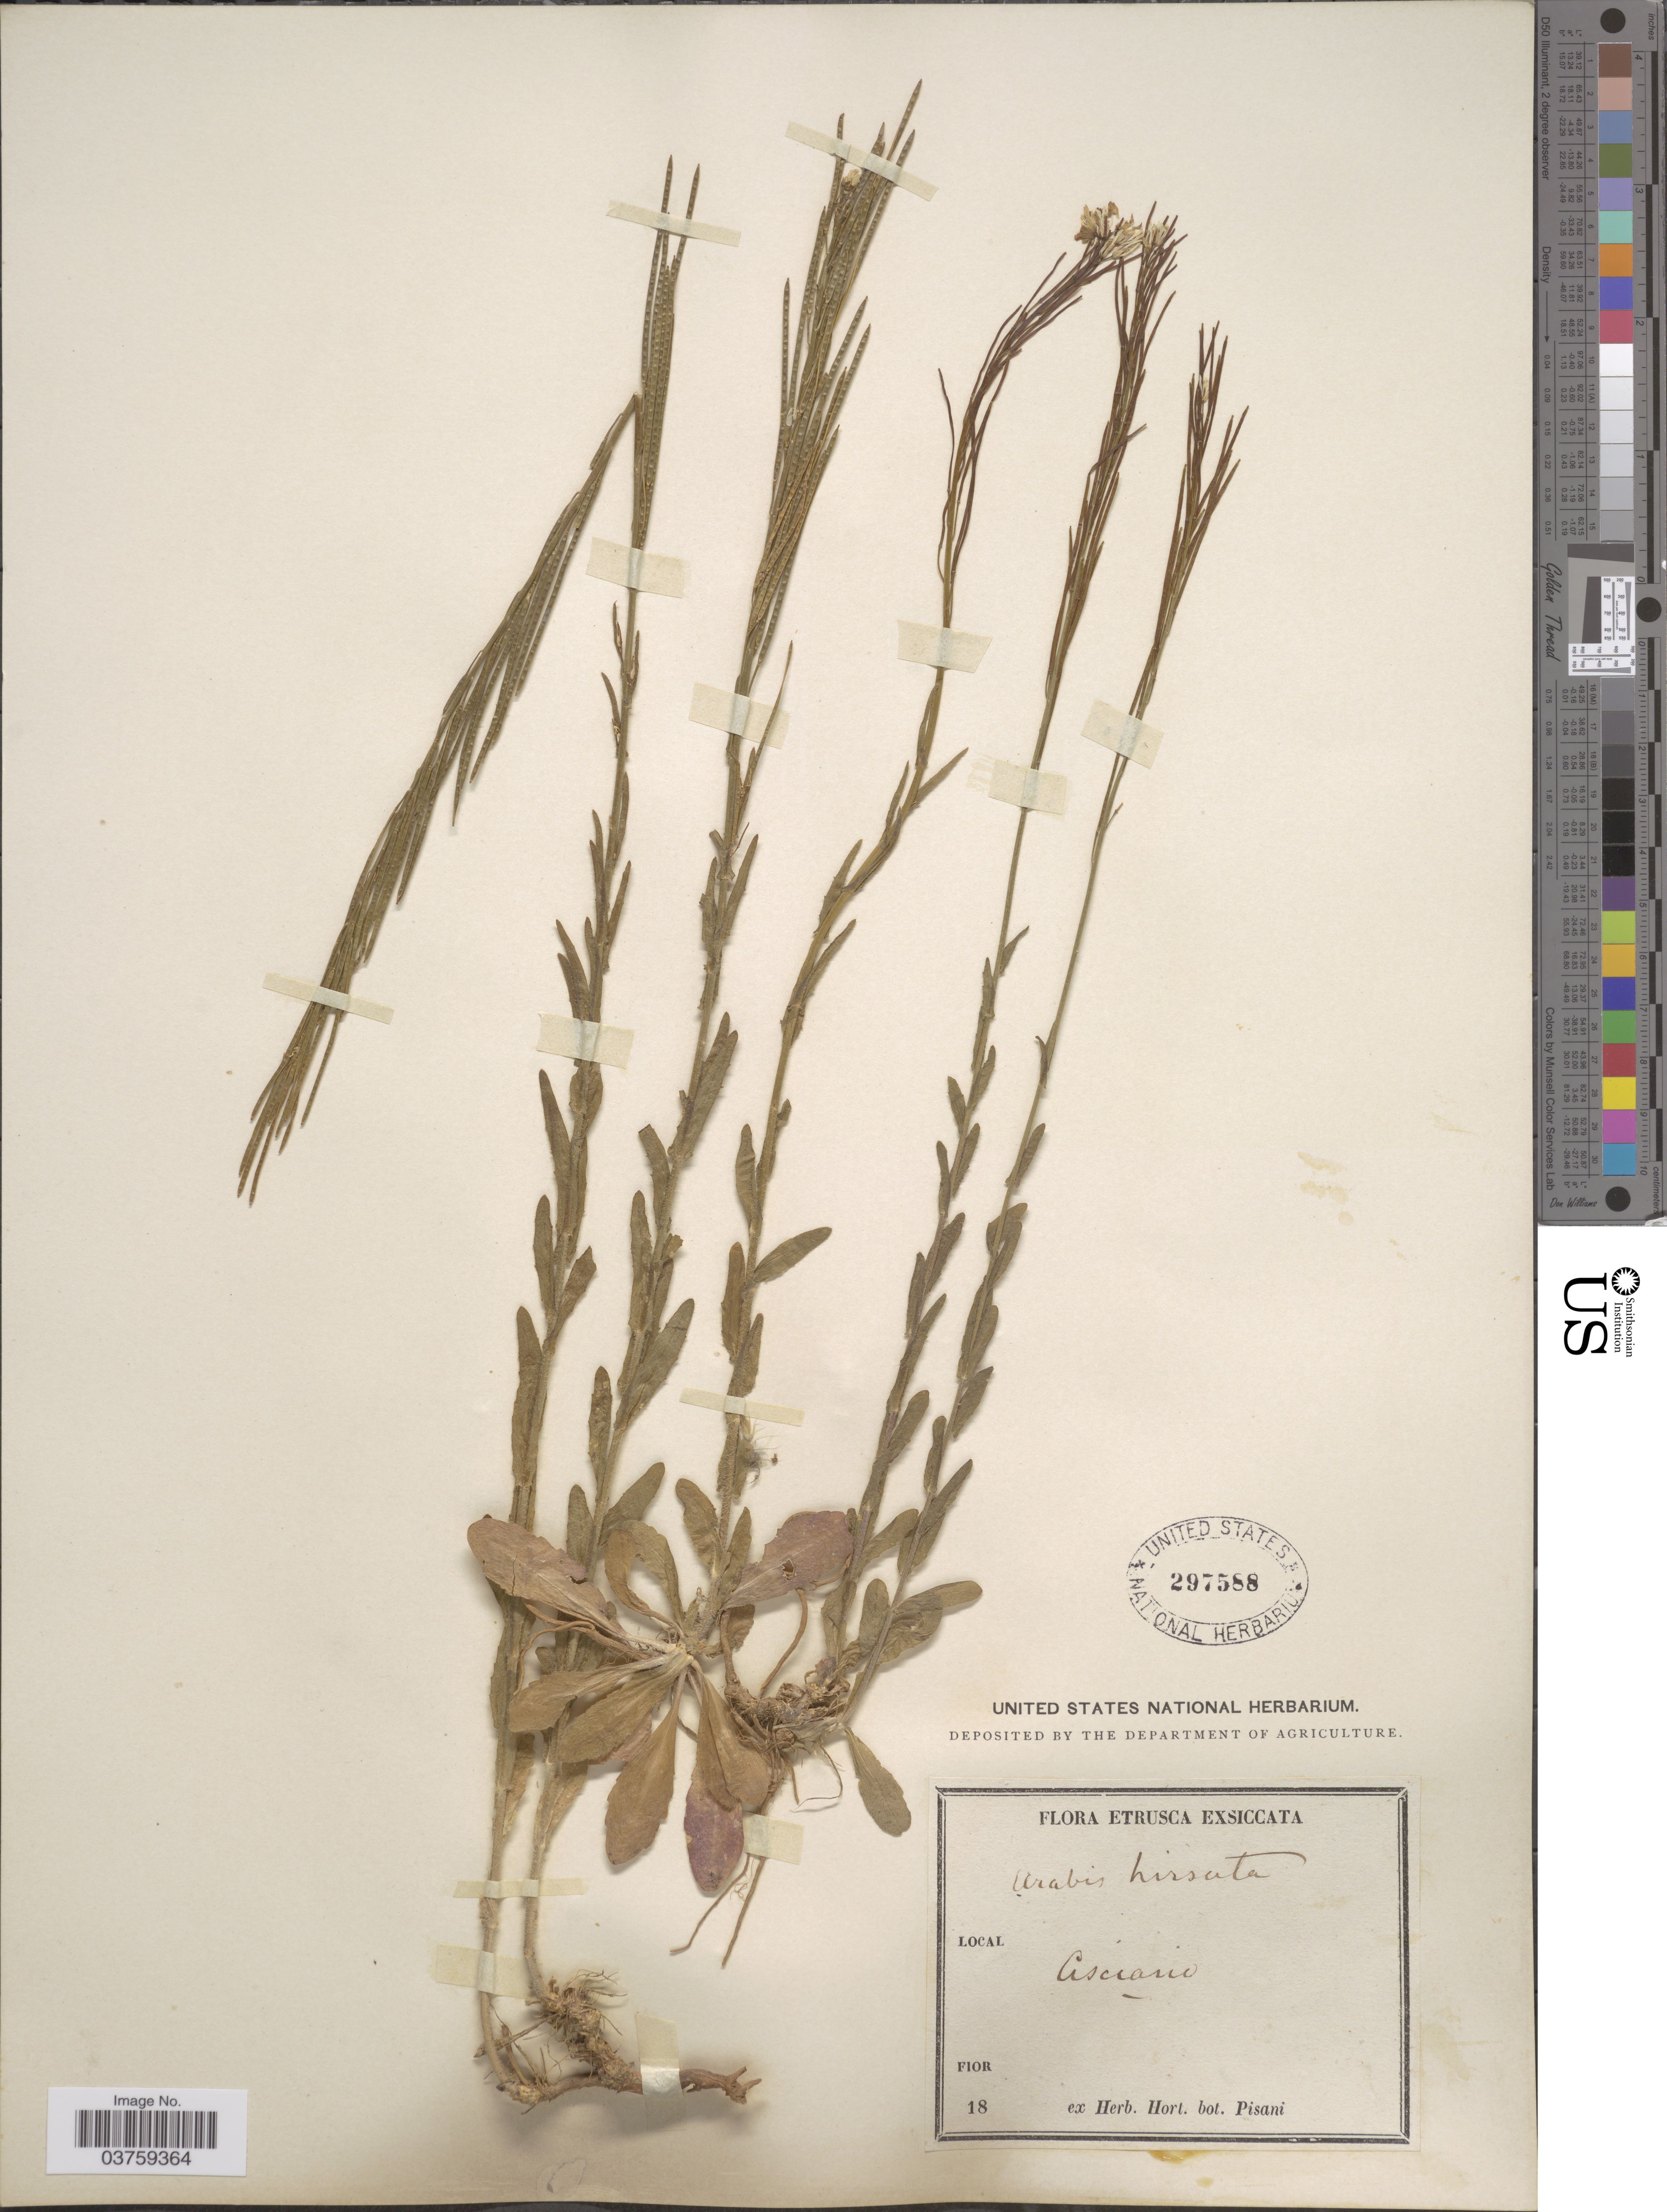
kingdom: Plantae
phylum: Tracheophyta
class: Magnoliopsida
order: Brassicales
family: Brassicaceae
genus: Arabis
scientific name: Arabis hirsuta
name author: (L.) Scop.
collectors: ex herb. Hort. Bot. Pisani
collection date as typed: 18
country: Italy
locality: Etrusca. Asciano.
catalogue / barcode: US 297588